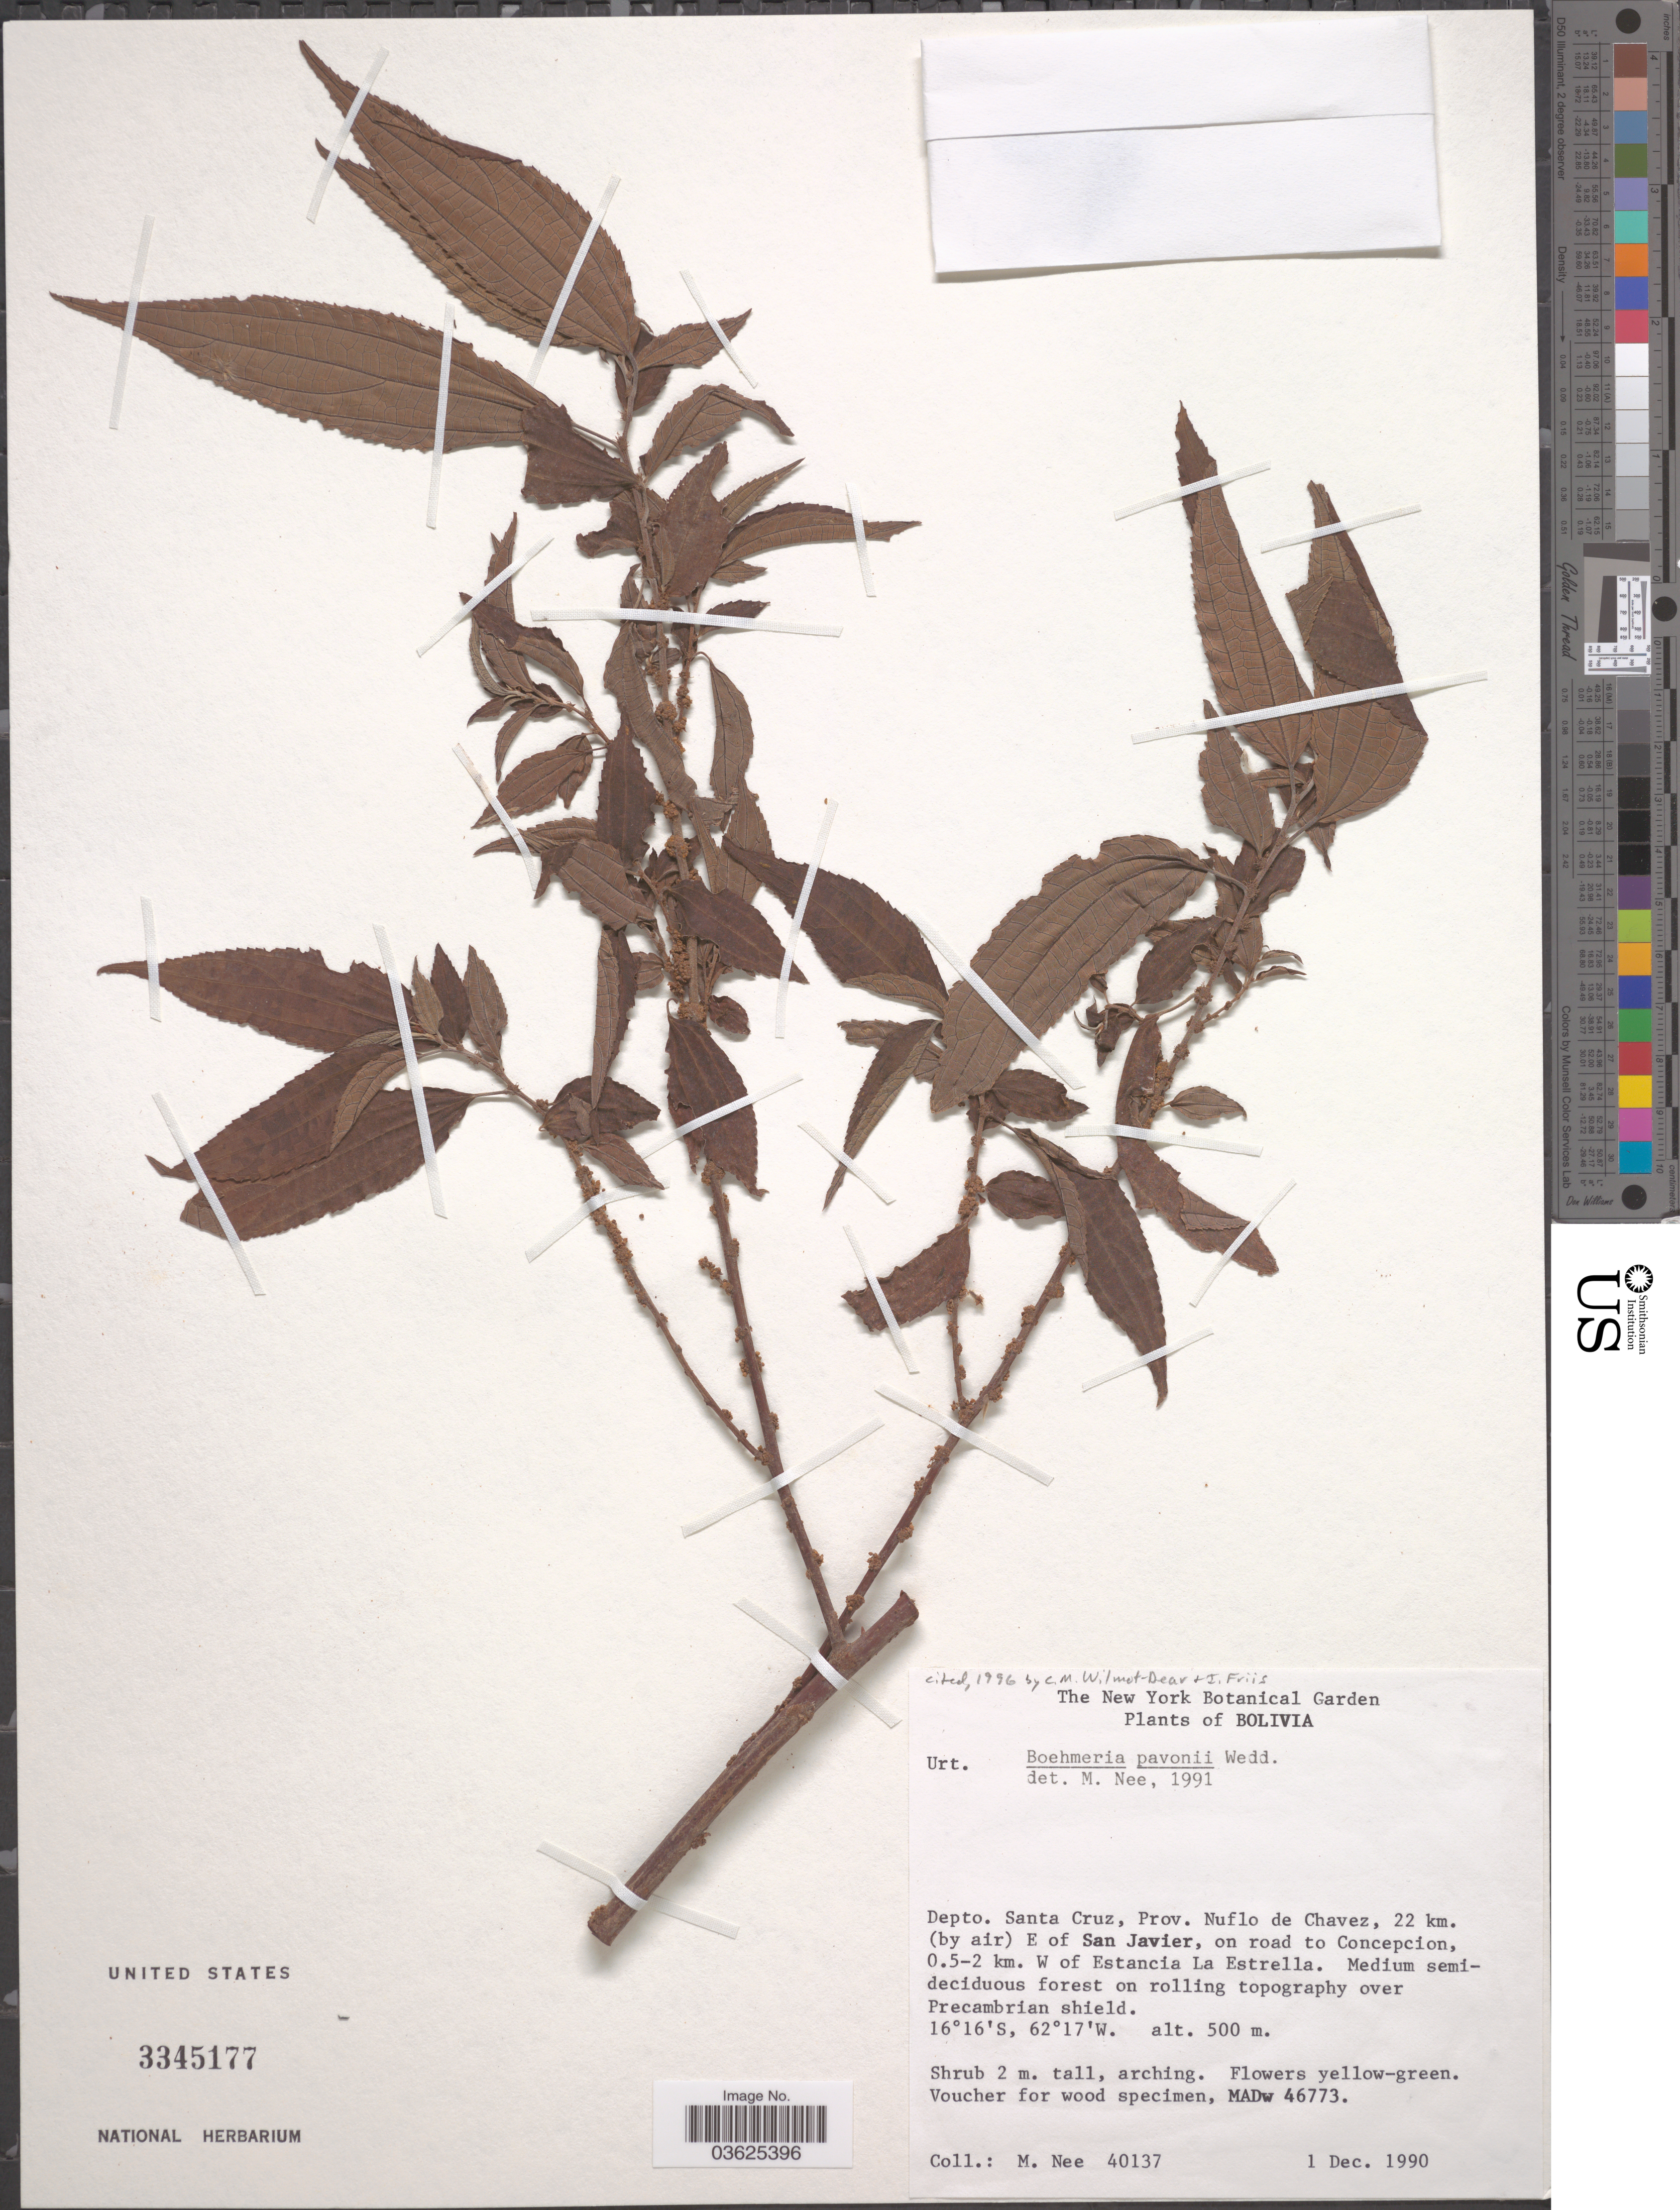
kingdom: Plantae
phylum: Tracheophyta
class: Magnoliopsida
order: Rosales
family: Urticaceae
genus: Boehmeria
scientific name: Boehmeria pavonii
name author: Wedd.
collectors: M. Nee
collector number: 40137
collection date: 1990-12-01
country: Bolivia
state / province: Santa Cruz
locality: Depto. Santa Cruz, Prov. Nuflo de Chavez, 22 km. (by air) E of San Javier, on road to Concepcion, 0.5-2 km. W of Estancia La Estrella.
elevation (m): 500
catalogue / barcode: US 3345177